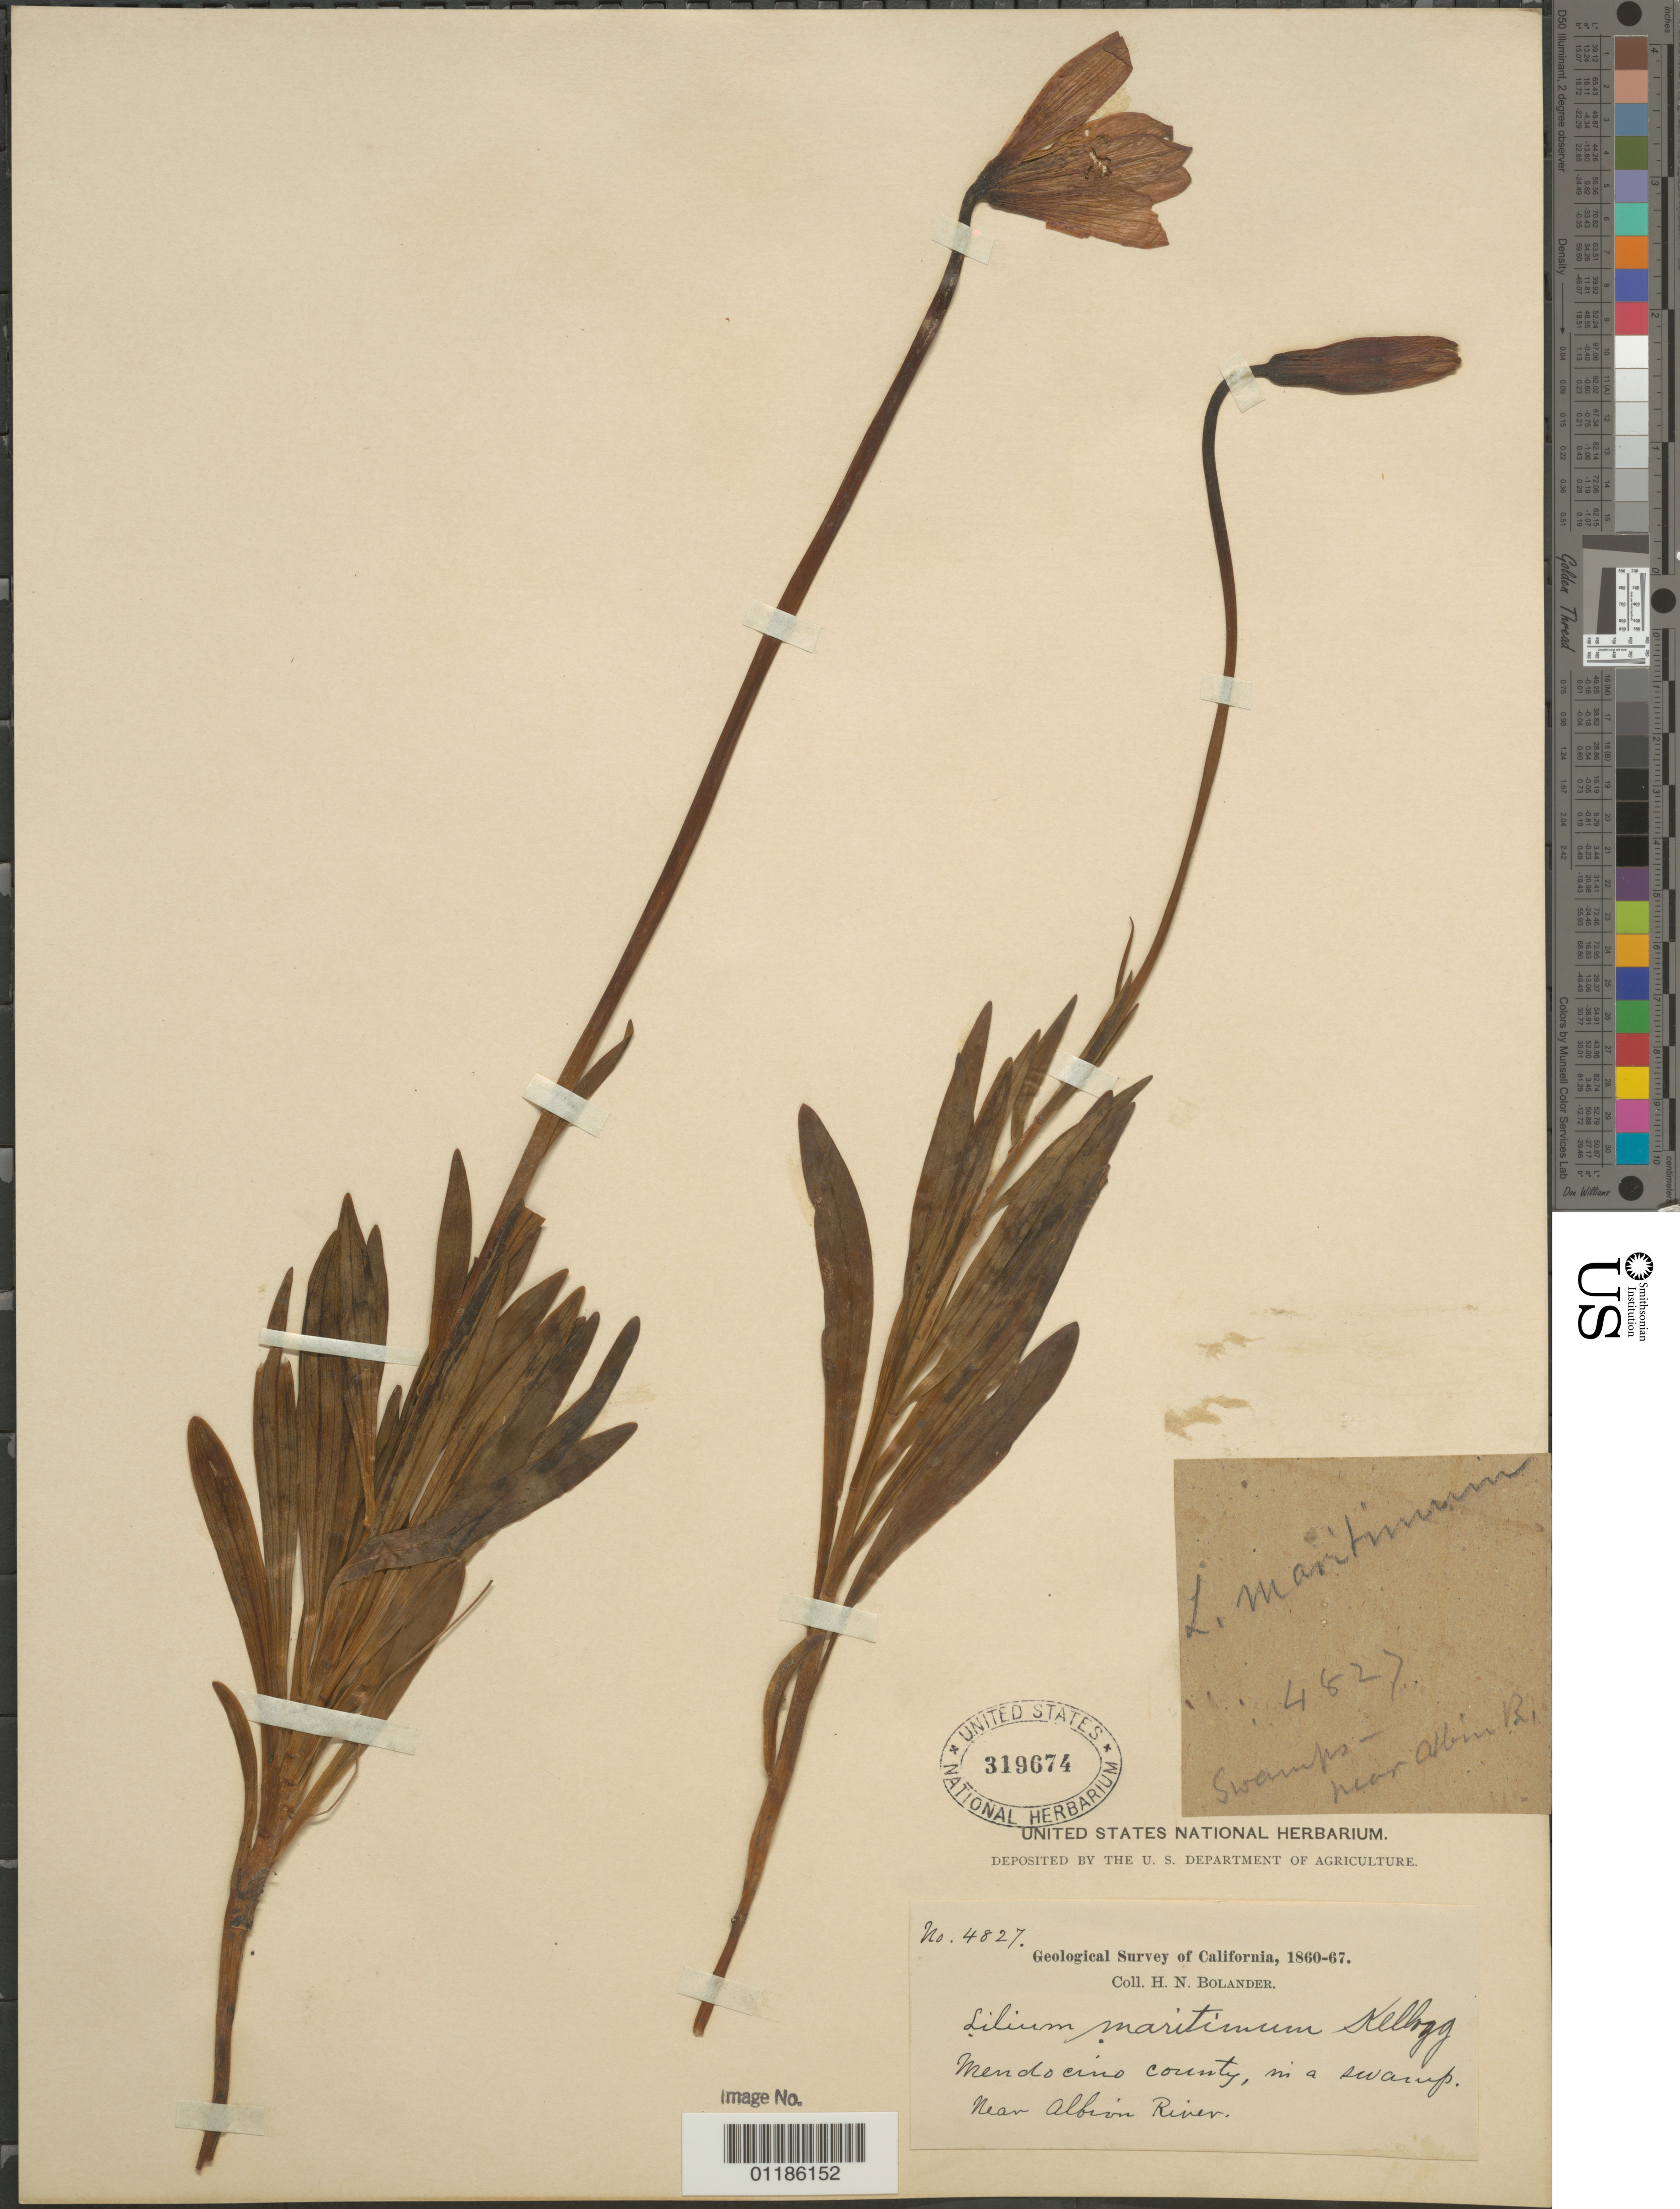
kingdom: Plantae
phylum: Tracheophyta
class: Liliopsida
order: Liliales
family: Liliaceae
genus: Lilium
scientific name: Lilium maritimum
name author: Kellogg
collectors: H. Bolander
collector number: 4827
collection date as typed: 1860 to -- --- 1867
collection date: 1860/1867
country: United States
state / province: California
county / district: Mendocino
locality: Near Albion River.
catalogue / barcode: US 319674